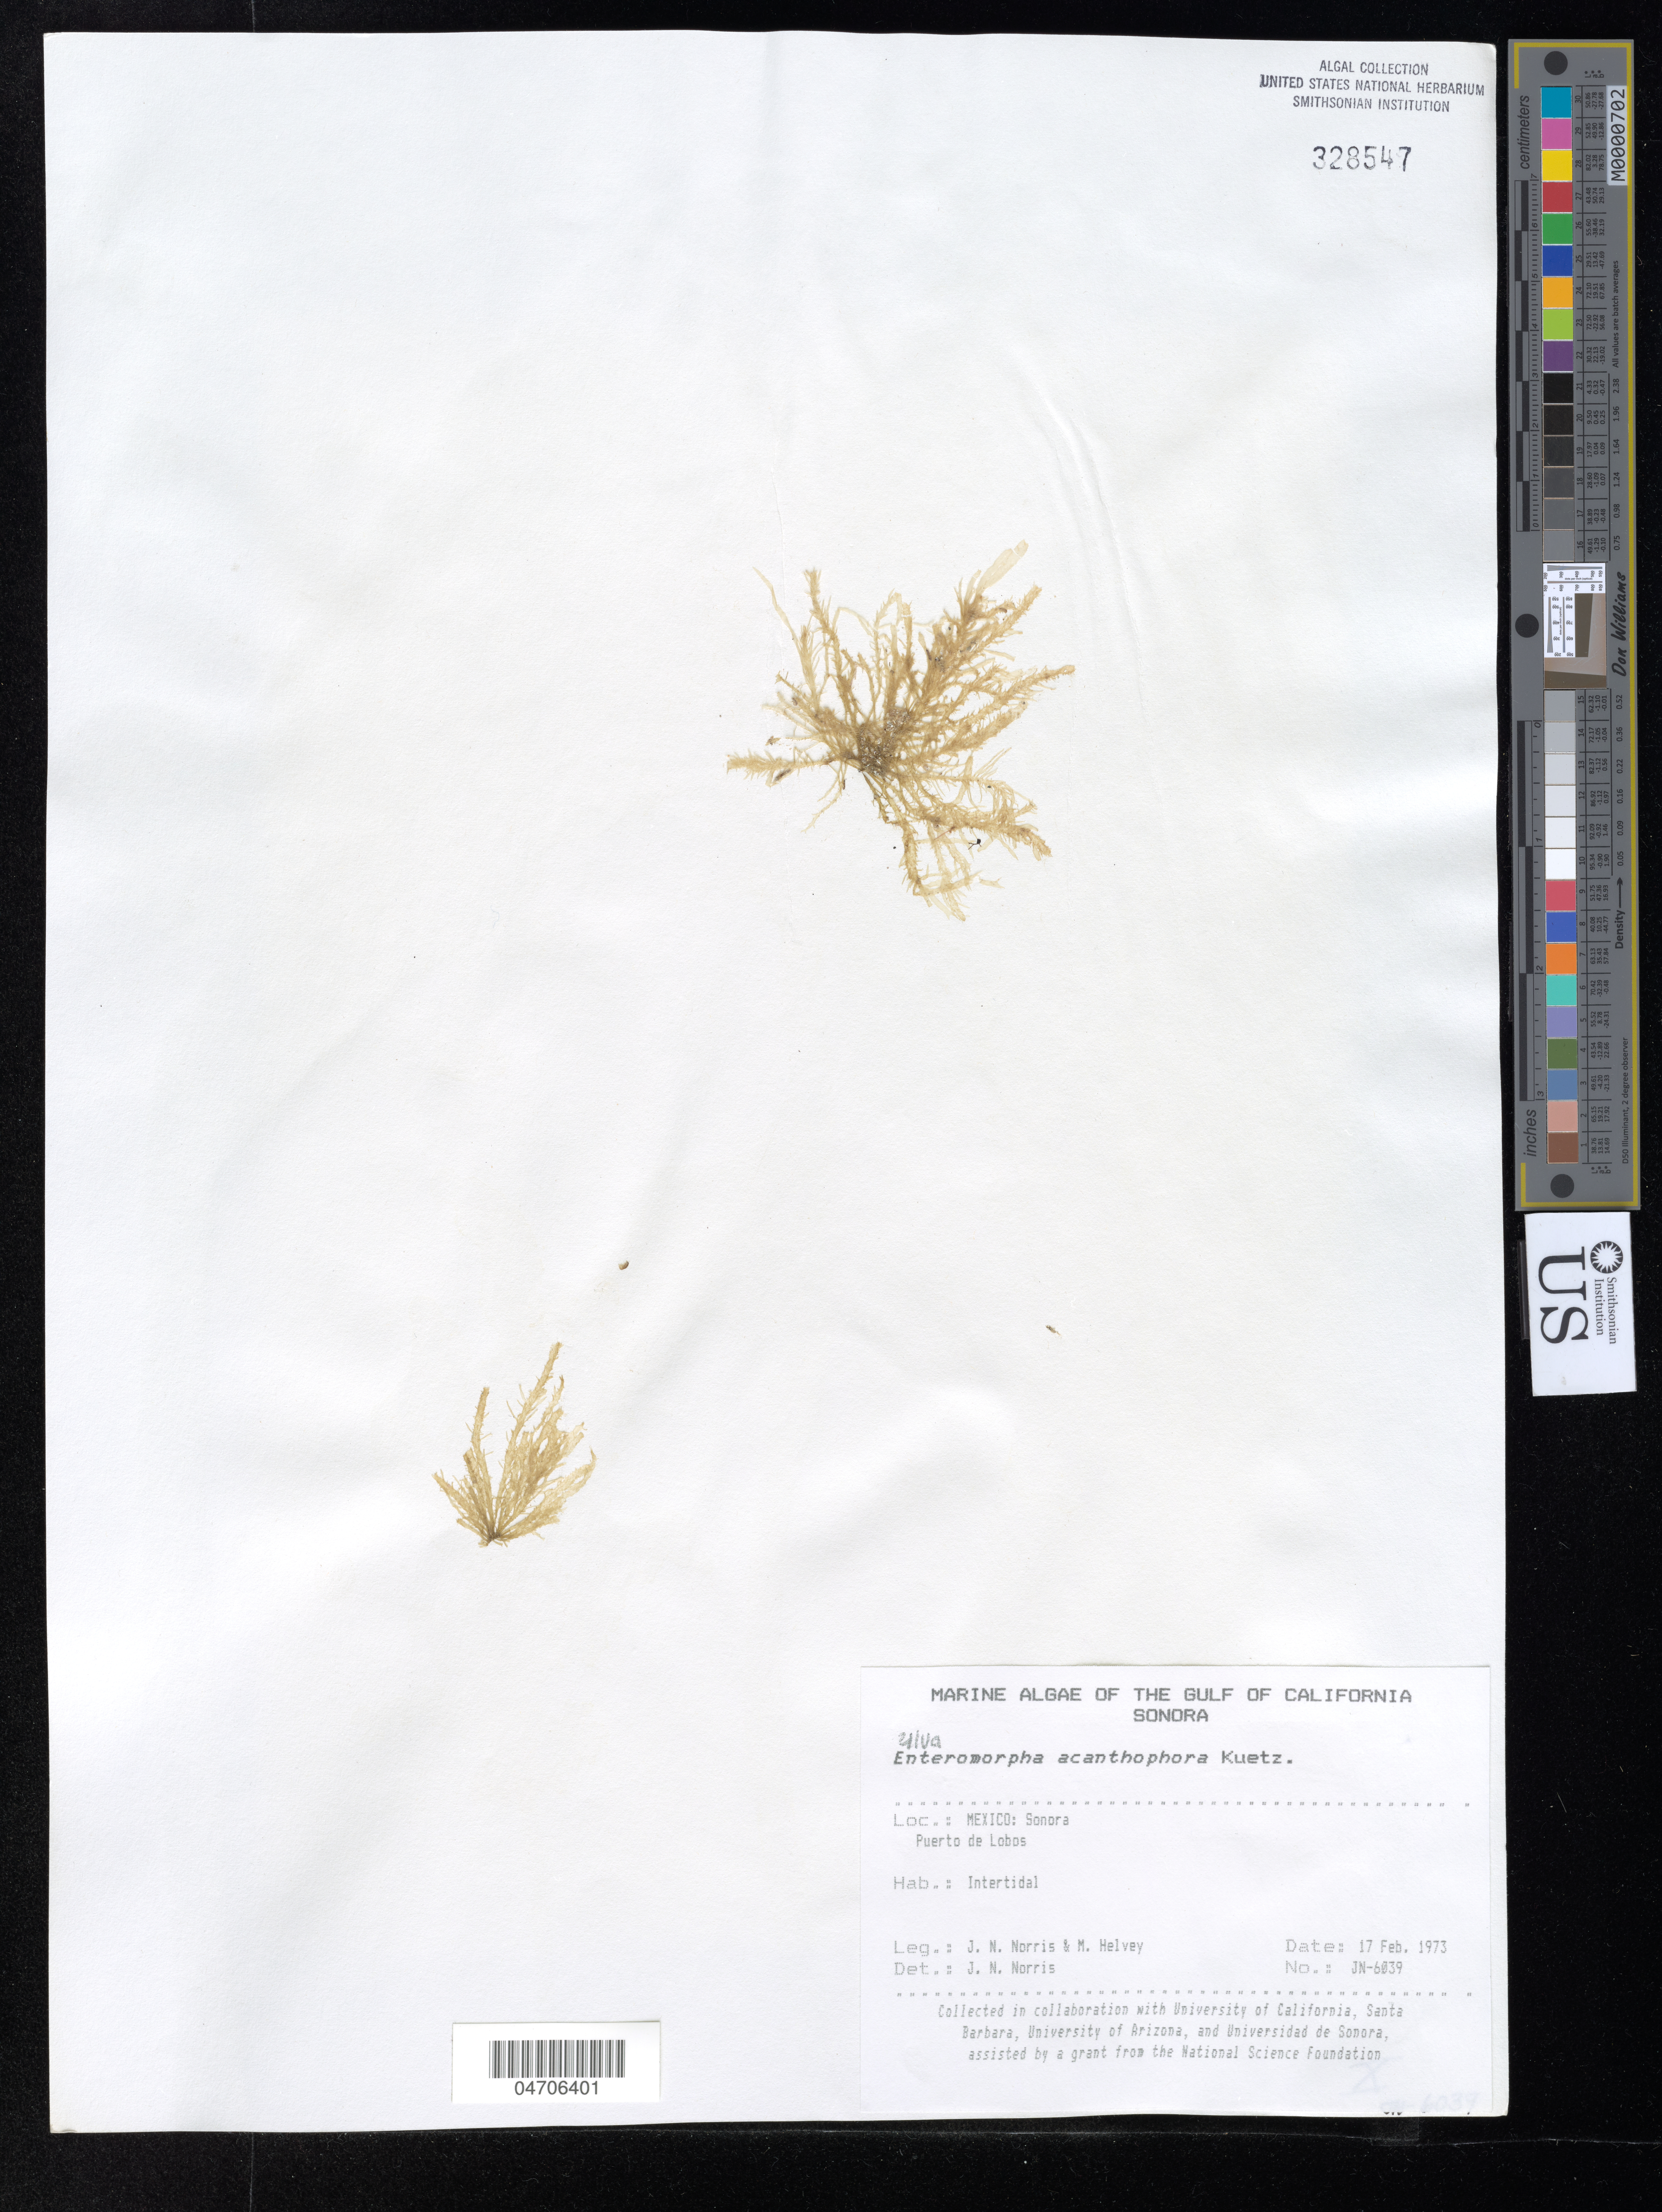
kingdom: Plantae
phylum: Chlorophyta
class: Ulvophyceae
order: Ulvales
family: Ulvaceae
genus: Ulva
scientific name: Ulva acanthophora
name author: (Kütz.) H.S. Hayden et al.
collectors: J. Norris & M. Helvey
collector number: JN-6039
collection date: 1973-02-17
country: Mexico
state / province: Sonora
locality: The Gulf of California. Puerto de Lobos.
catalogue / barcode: US 328547